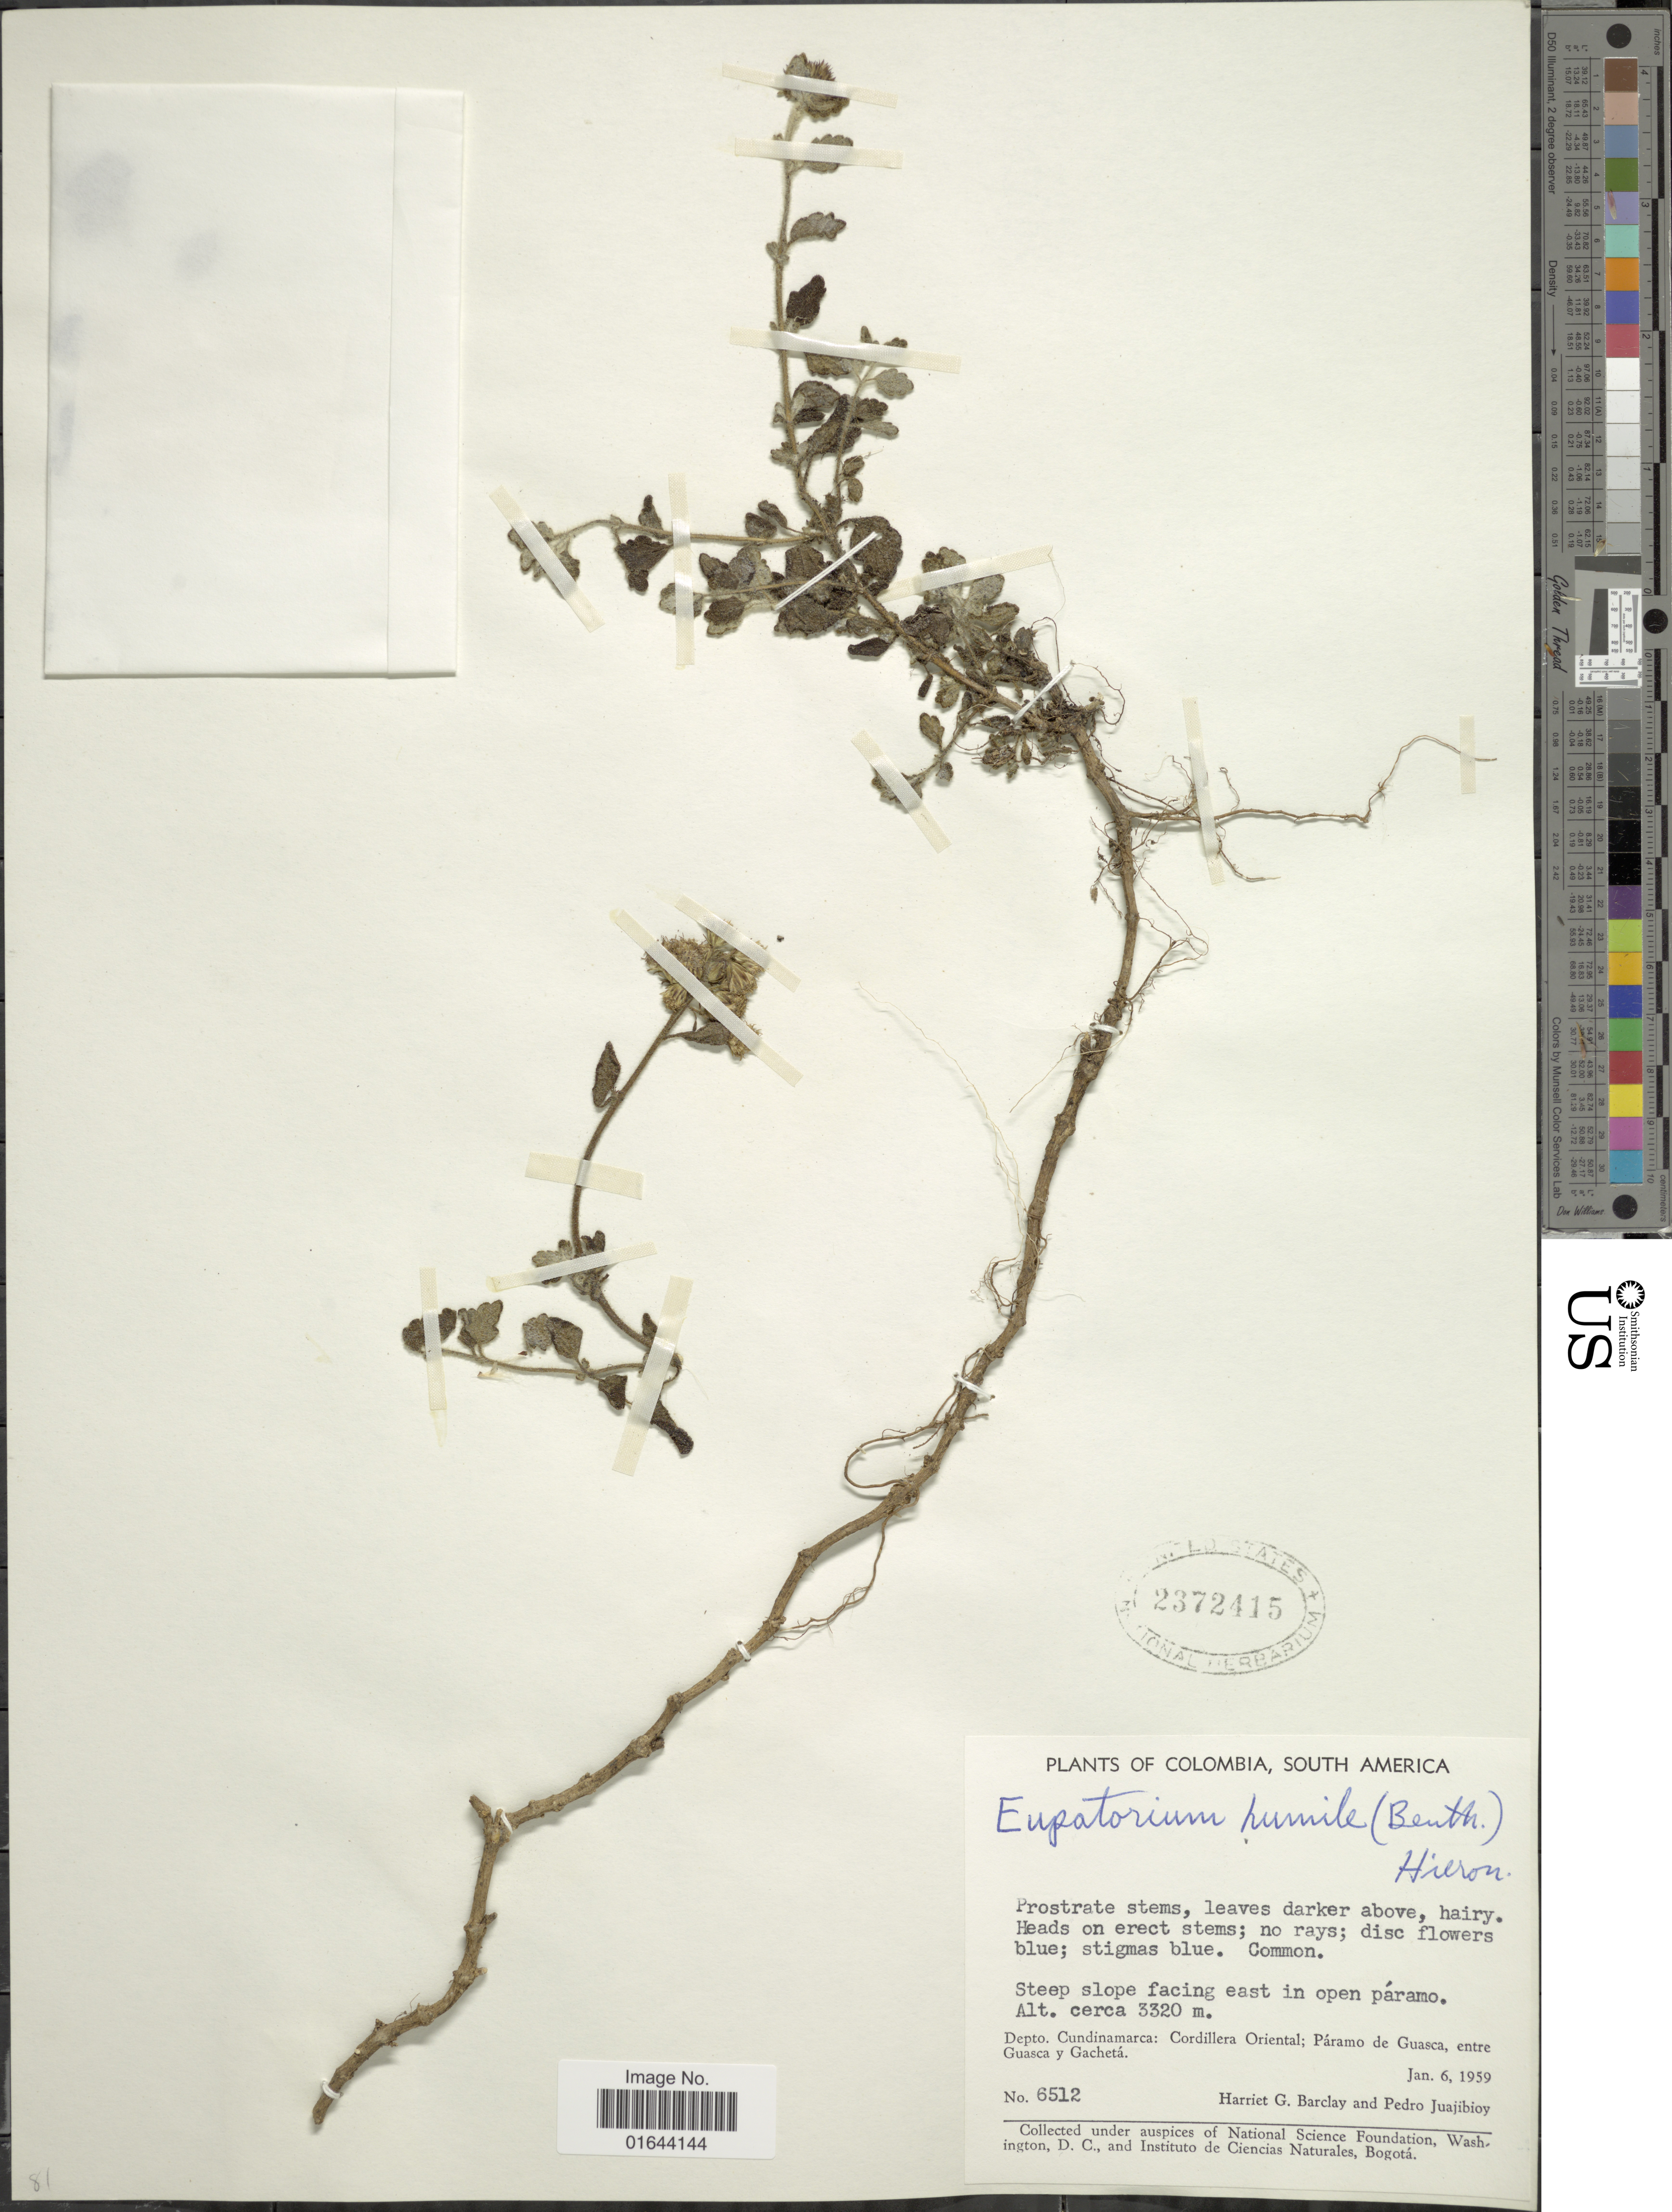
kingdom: Plantae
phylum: Tracheophyta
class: Magnoliopsida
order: Asterales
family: Asteraceae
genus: Lourteigia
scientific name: Lourteigia humilis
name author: (Benth.) R.M. King & H. Rob.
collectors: H. G. Barclay & P. Juajibioy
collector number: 6512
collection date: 1959-01-06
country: Colombia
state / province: Cundinamarca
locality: Colombia, South America. Depto. Cundinamarca: Cordillera Oriental; Paramo de Guasca, entre Guasco y Cacheta.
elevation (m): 3320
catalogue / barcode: US 2372415